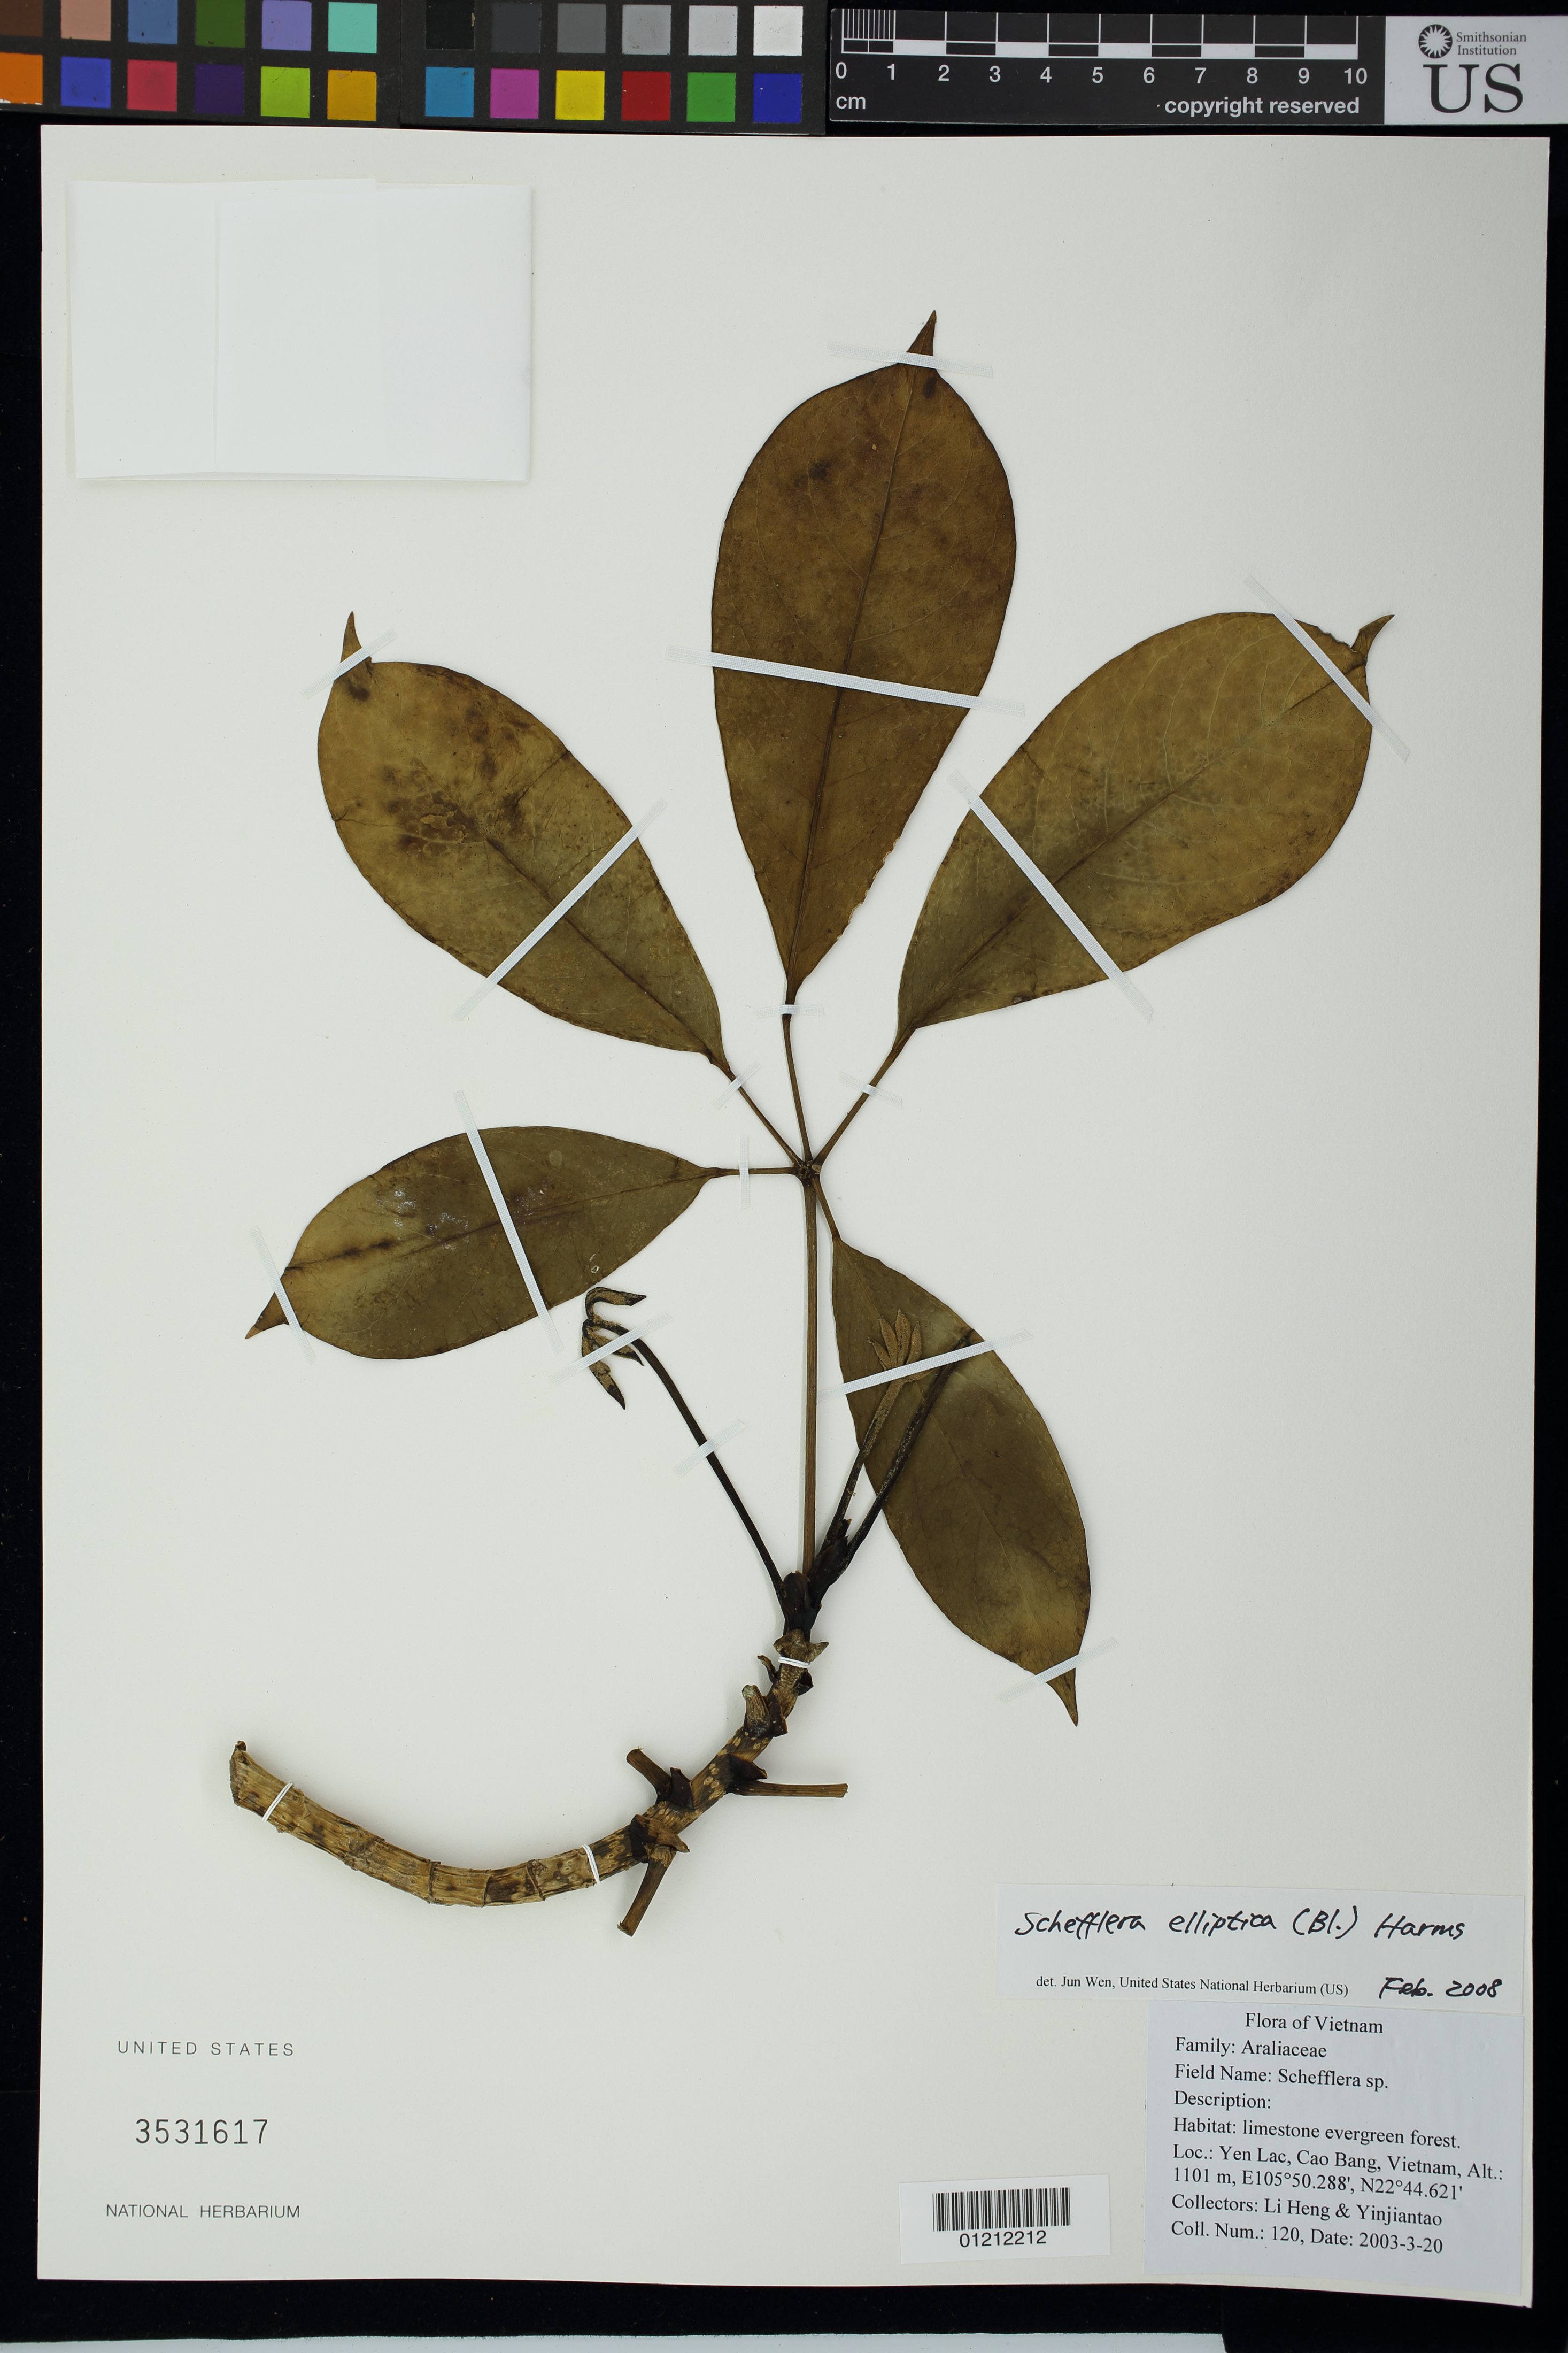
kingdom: Plantae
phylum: Tracheophyta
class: Magnoliopsida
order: Apiales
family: Araliaceae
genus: Schefflera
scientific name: Schefflera elliptica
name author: (Blume) Harms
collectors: L. Heng & J. T. Yin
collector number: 120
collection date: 2003-03-20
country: Vietnam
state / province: Cao Bang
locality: Yen Lac. Limestone evergreen forest.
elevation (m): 1101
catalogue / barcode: US 3531617